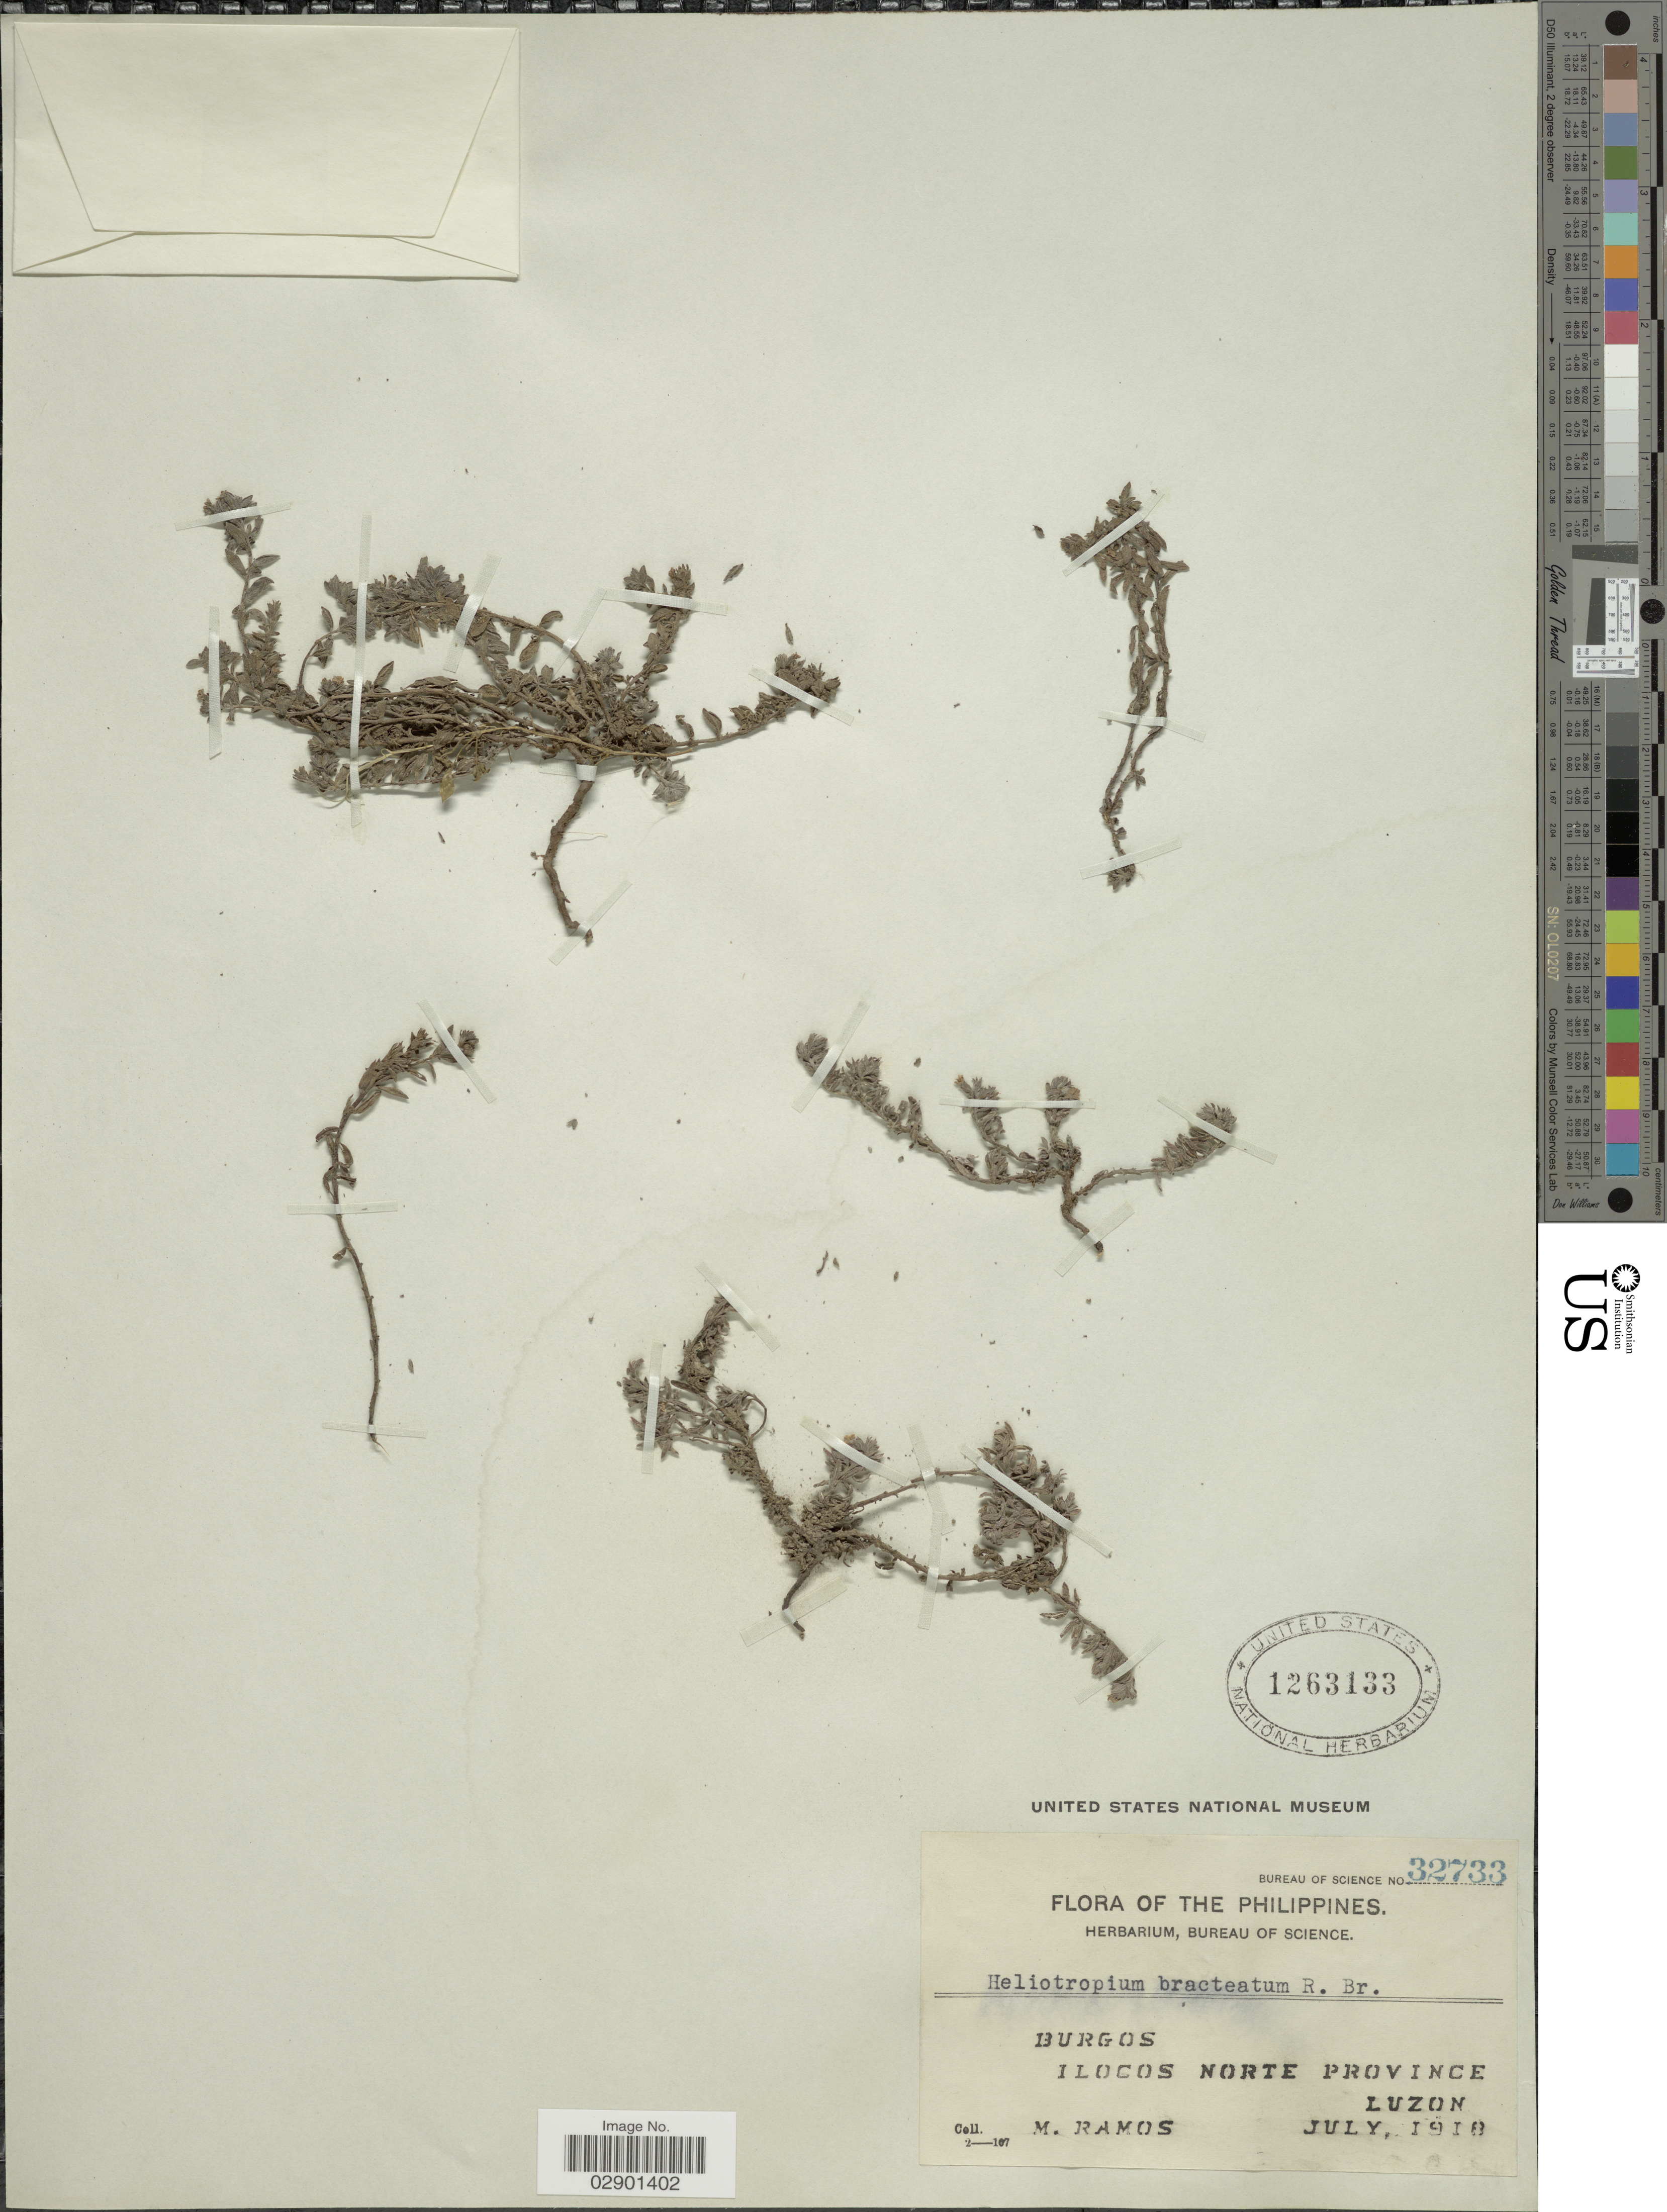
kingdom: Plantae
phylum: Tracheophyta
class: Magnoliopsida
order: Boraginales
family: Heliotropiaceae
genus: Heliotropium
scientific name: Heliotropium bracteatum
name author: R. Br.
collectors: M. Ramos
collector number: Bureau of Science 32733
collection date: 1918-07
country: Philippines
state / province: Ilocos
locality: Burgos. Ilocos Norte Province, Luzon.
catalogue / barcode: US 1263133